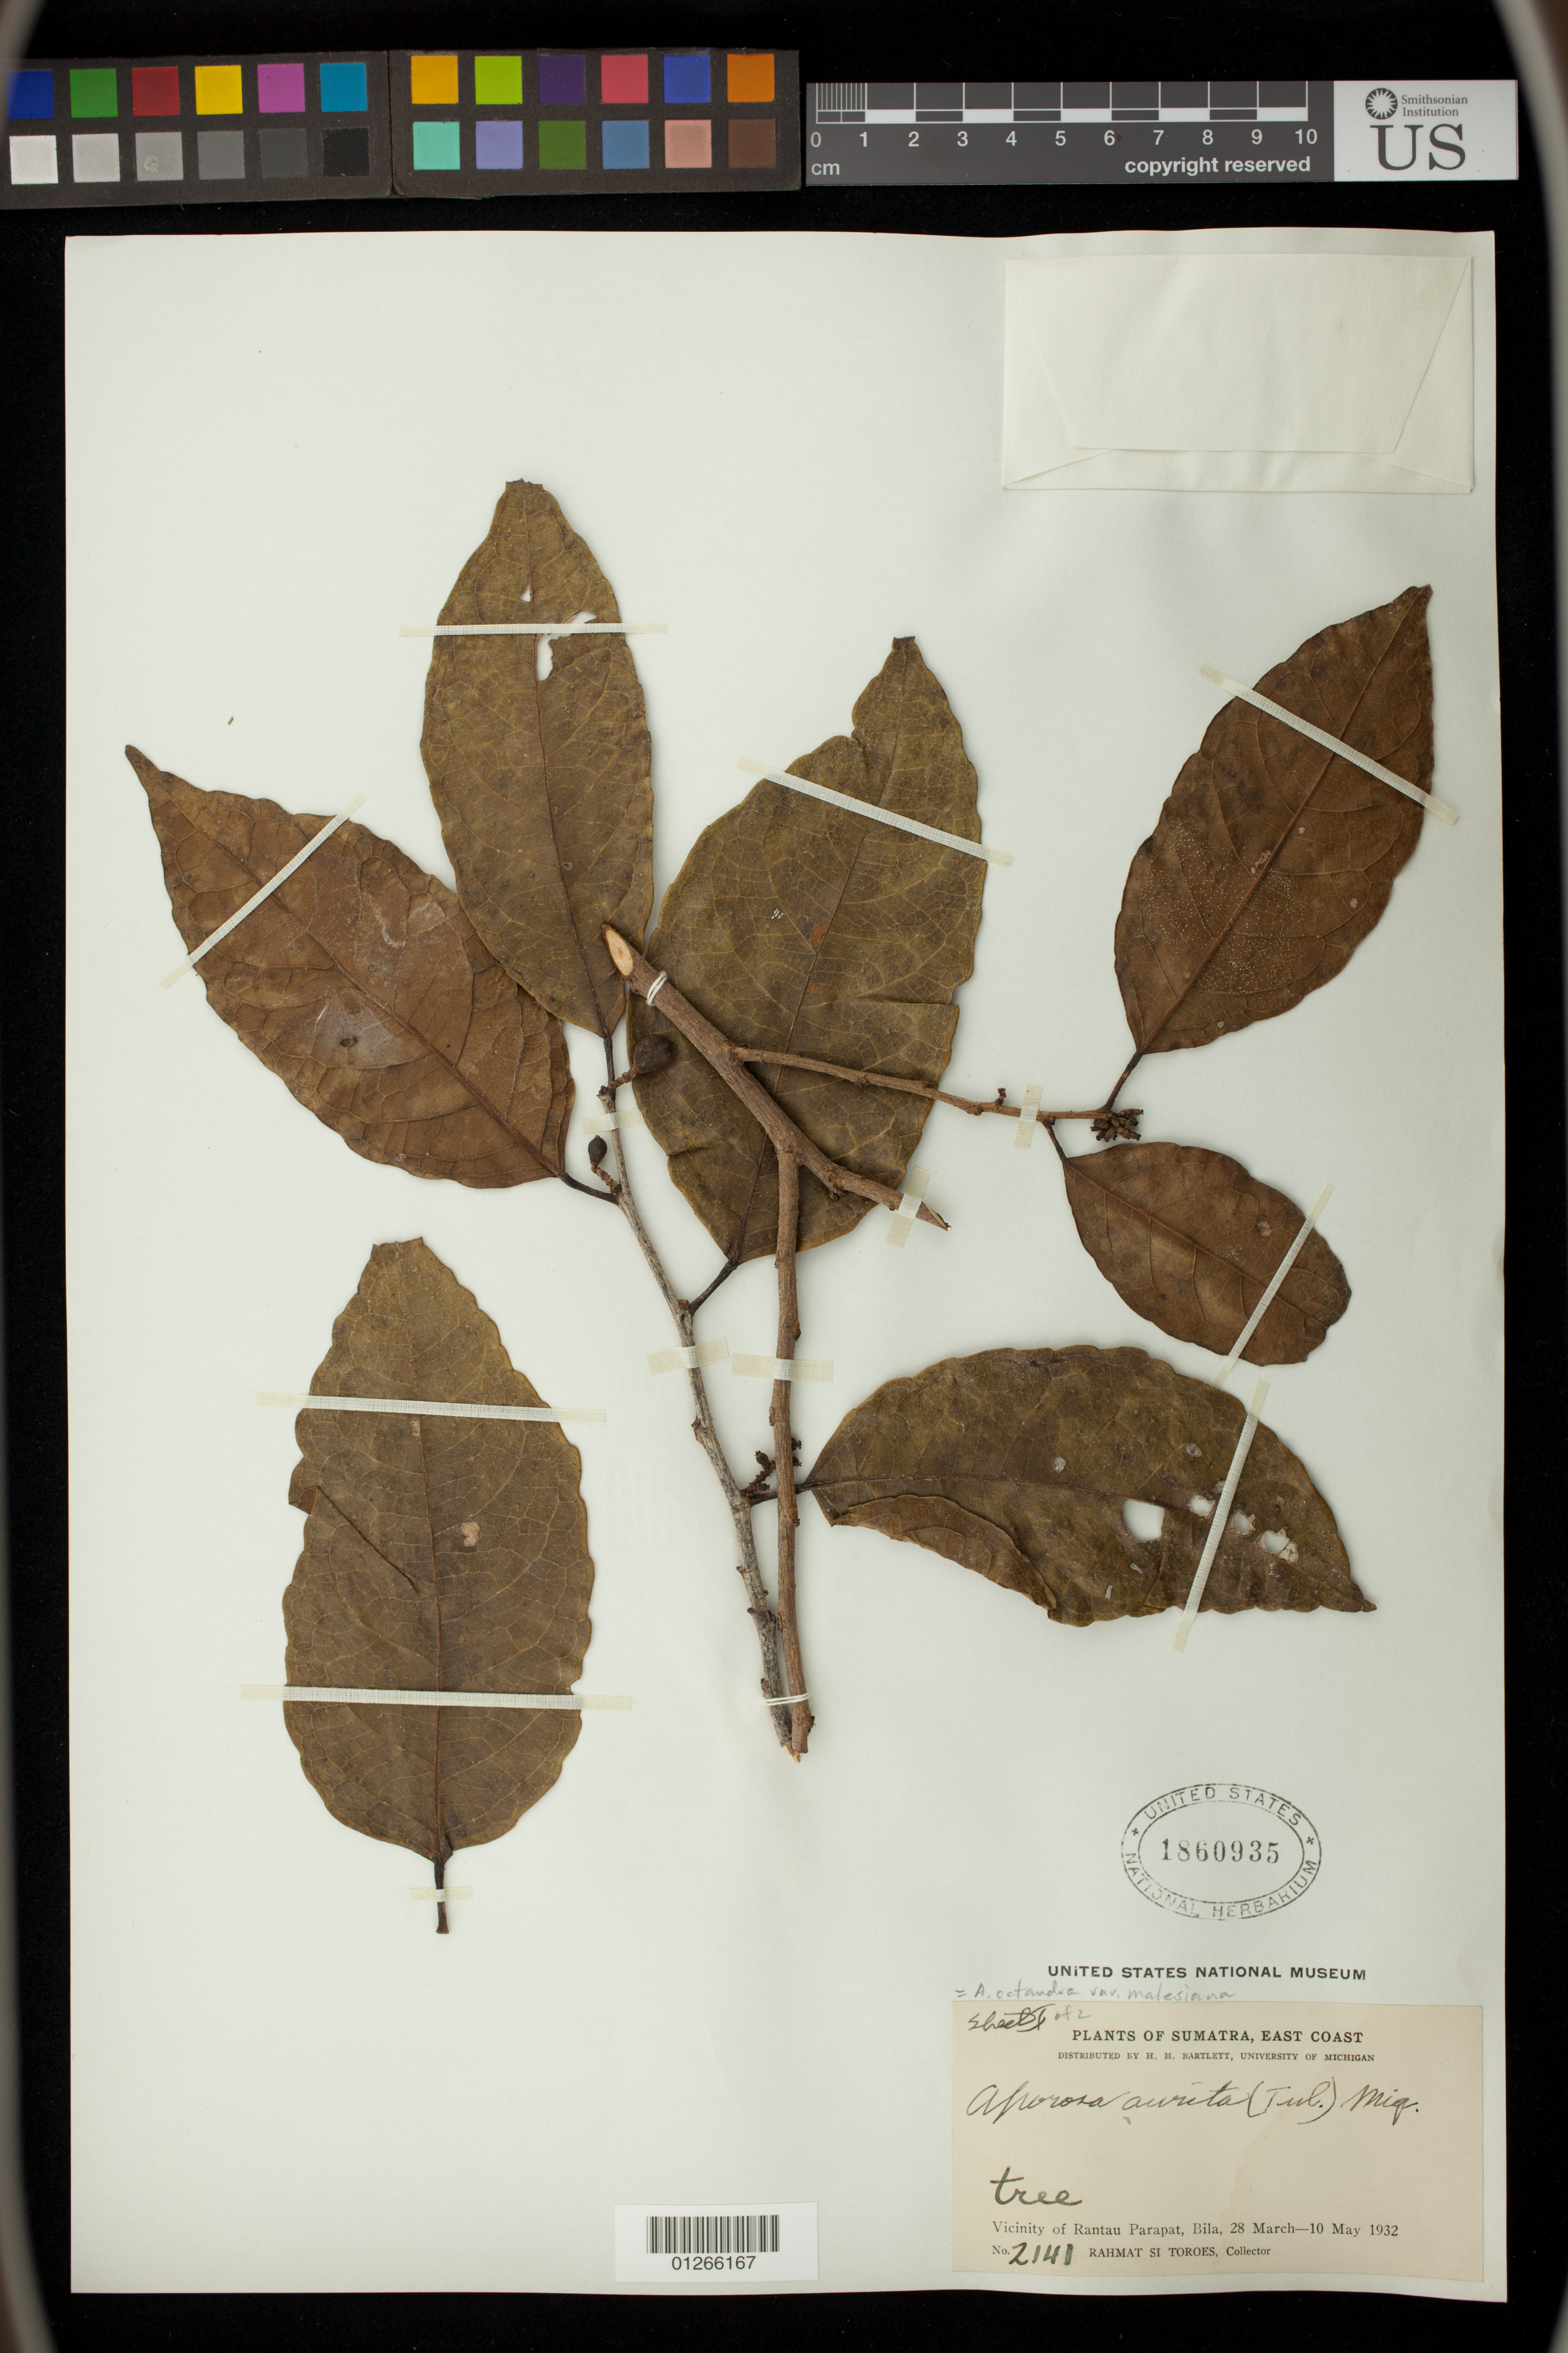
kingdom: Plantae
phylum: Tracheophyta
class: Magnoliopsida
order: Malpighiales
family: Phyllanthaceae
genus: Aporosa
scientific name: Aporosa octandra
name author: (Buch.-Ham. & D. Don) Vickery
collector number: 2141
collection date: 1932-03-28/1932-05-10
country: Indonesia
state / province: Sumatra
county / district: Sumatera Utara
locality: Sumatra, East Coast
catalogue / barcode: US 1860935